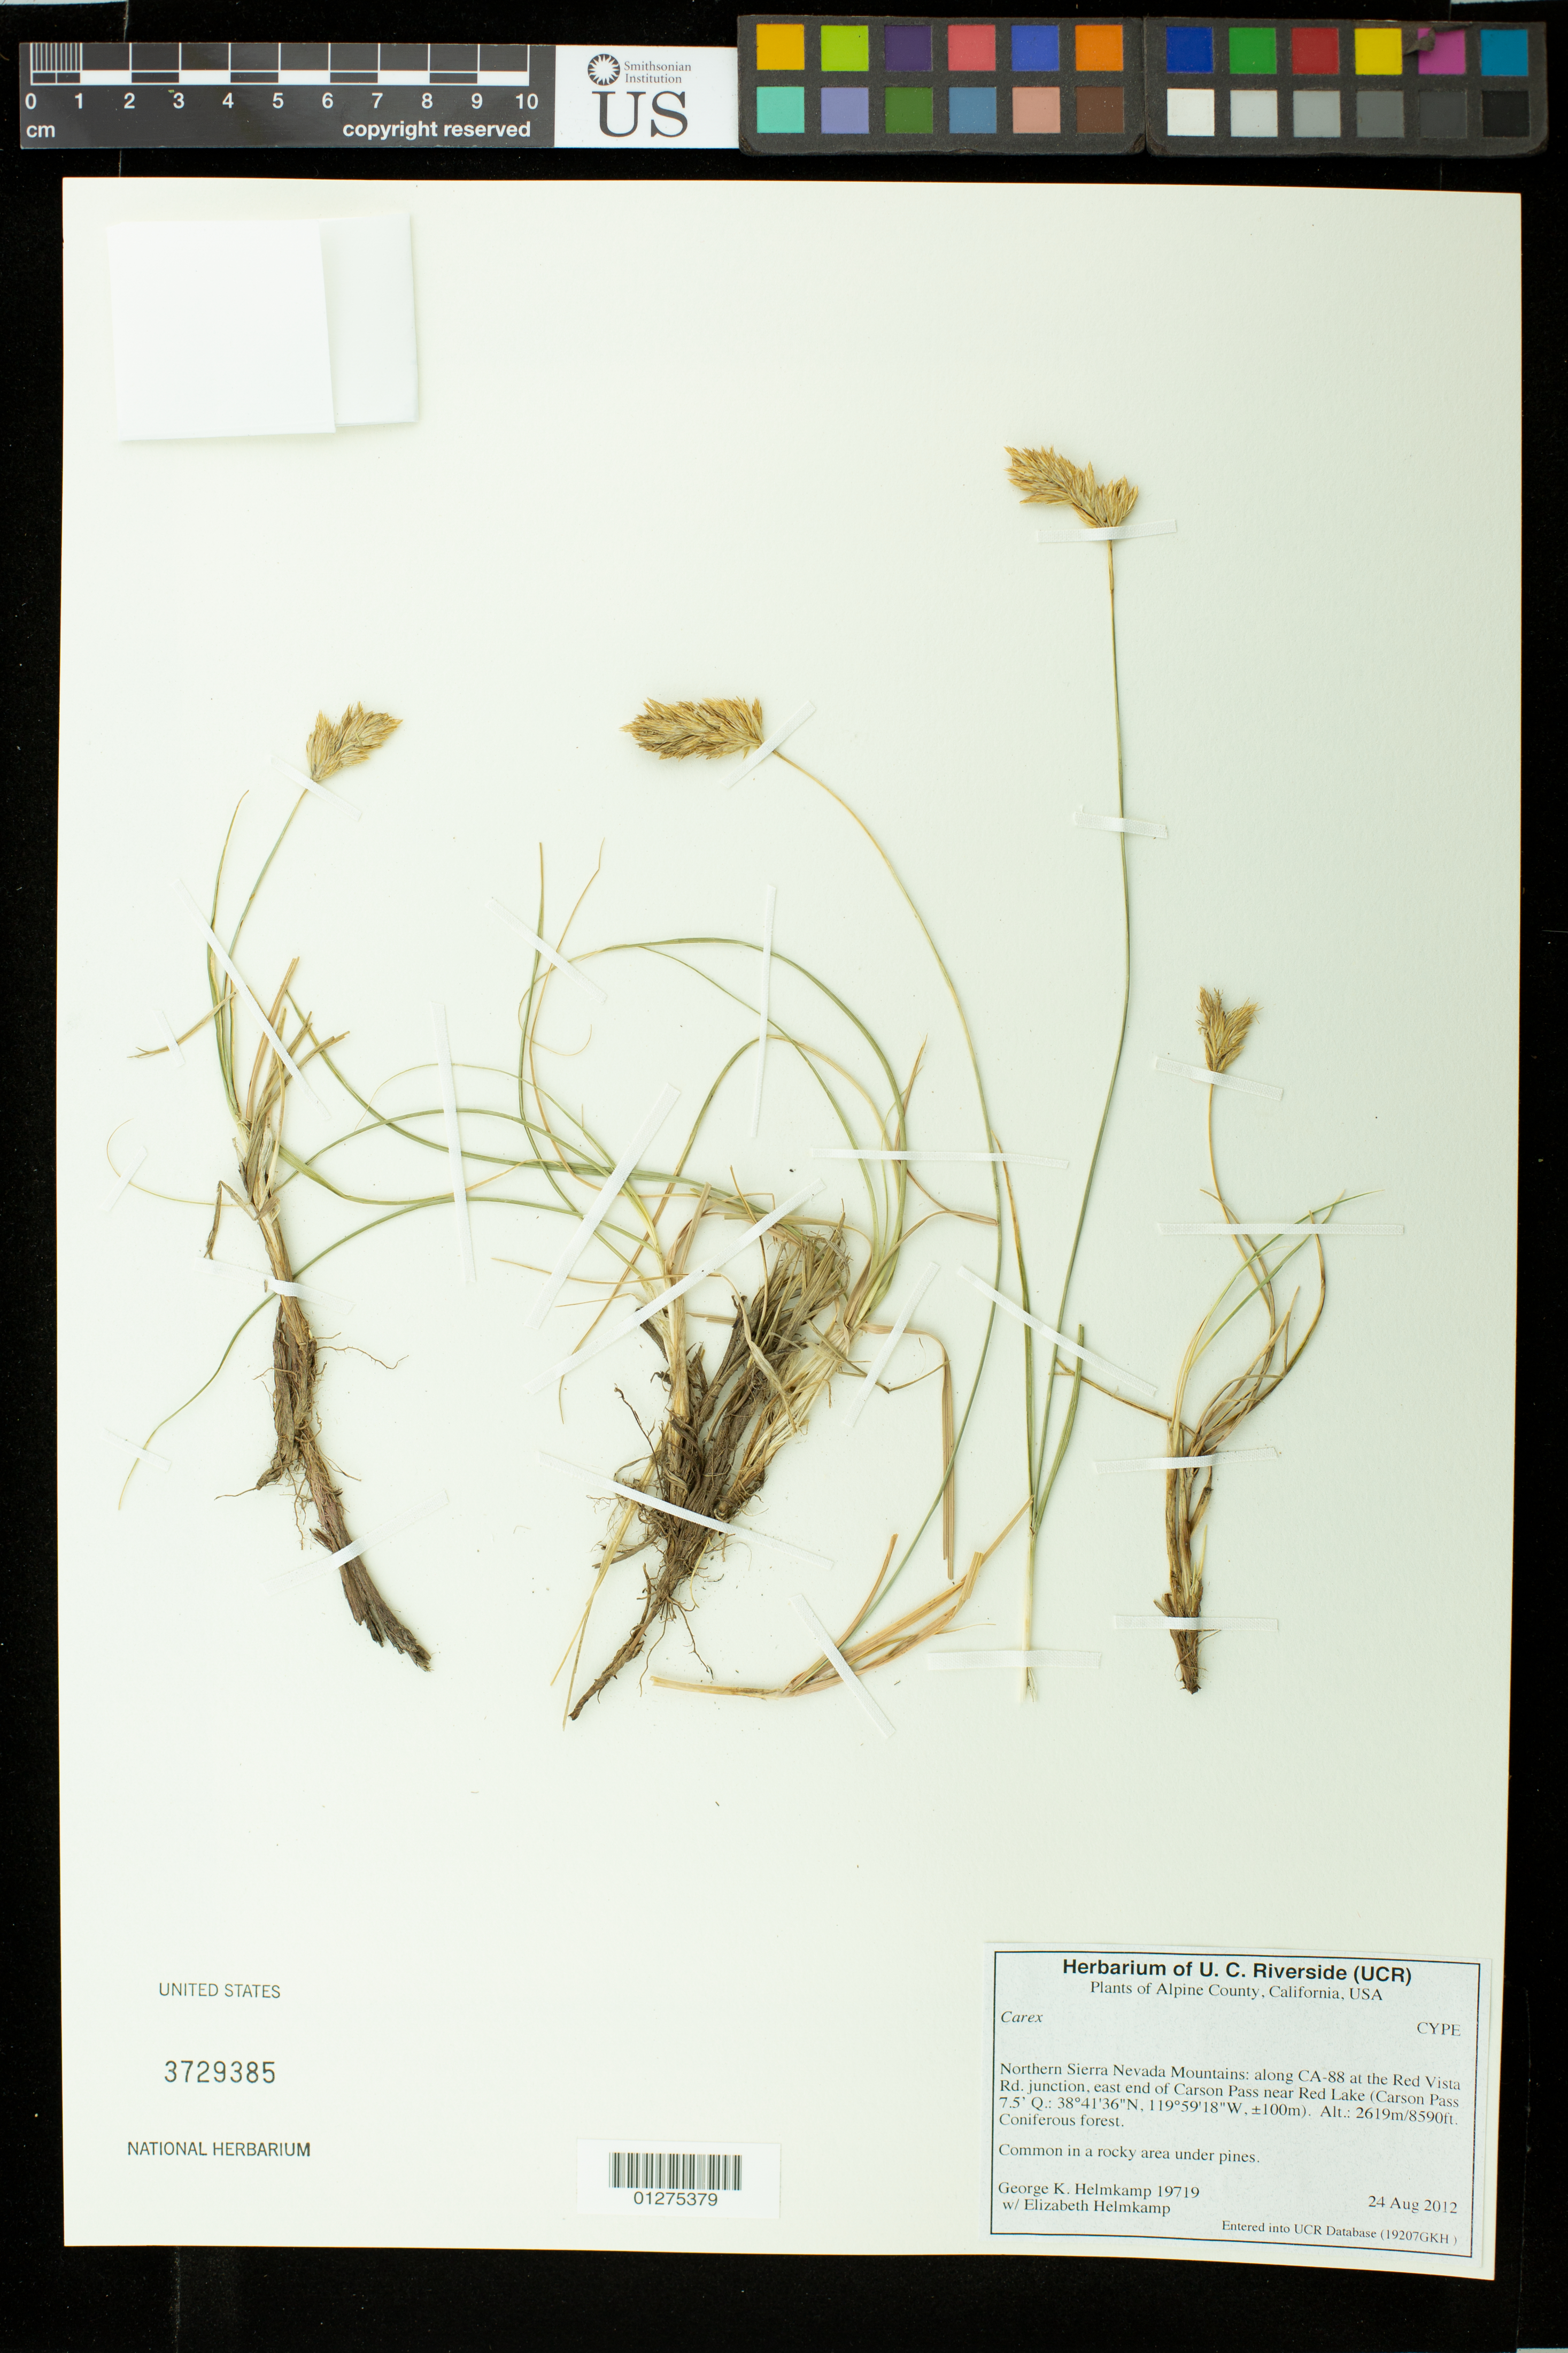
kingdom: Plantae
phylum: Tracheophyta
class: Liliopsida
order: Poales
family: Cyperaceae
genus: Carex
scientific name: Carex douglasii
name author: Boott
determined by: Zika, P. F., (WTU)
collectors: G. Helmkamp, E. Helmkamp & A. Barnes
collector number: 19719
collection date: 2012-08-24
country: United States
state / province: California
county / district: Alpine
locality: Northern Sierra Nervada Moutains along Ca-88 at the REd Vista Rd. junction easr end of Carson Pass near Red Lake (Carson Pass 7.5'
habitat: Coniferous forest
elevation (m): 2619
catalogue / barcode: US 3729385